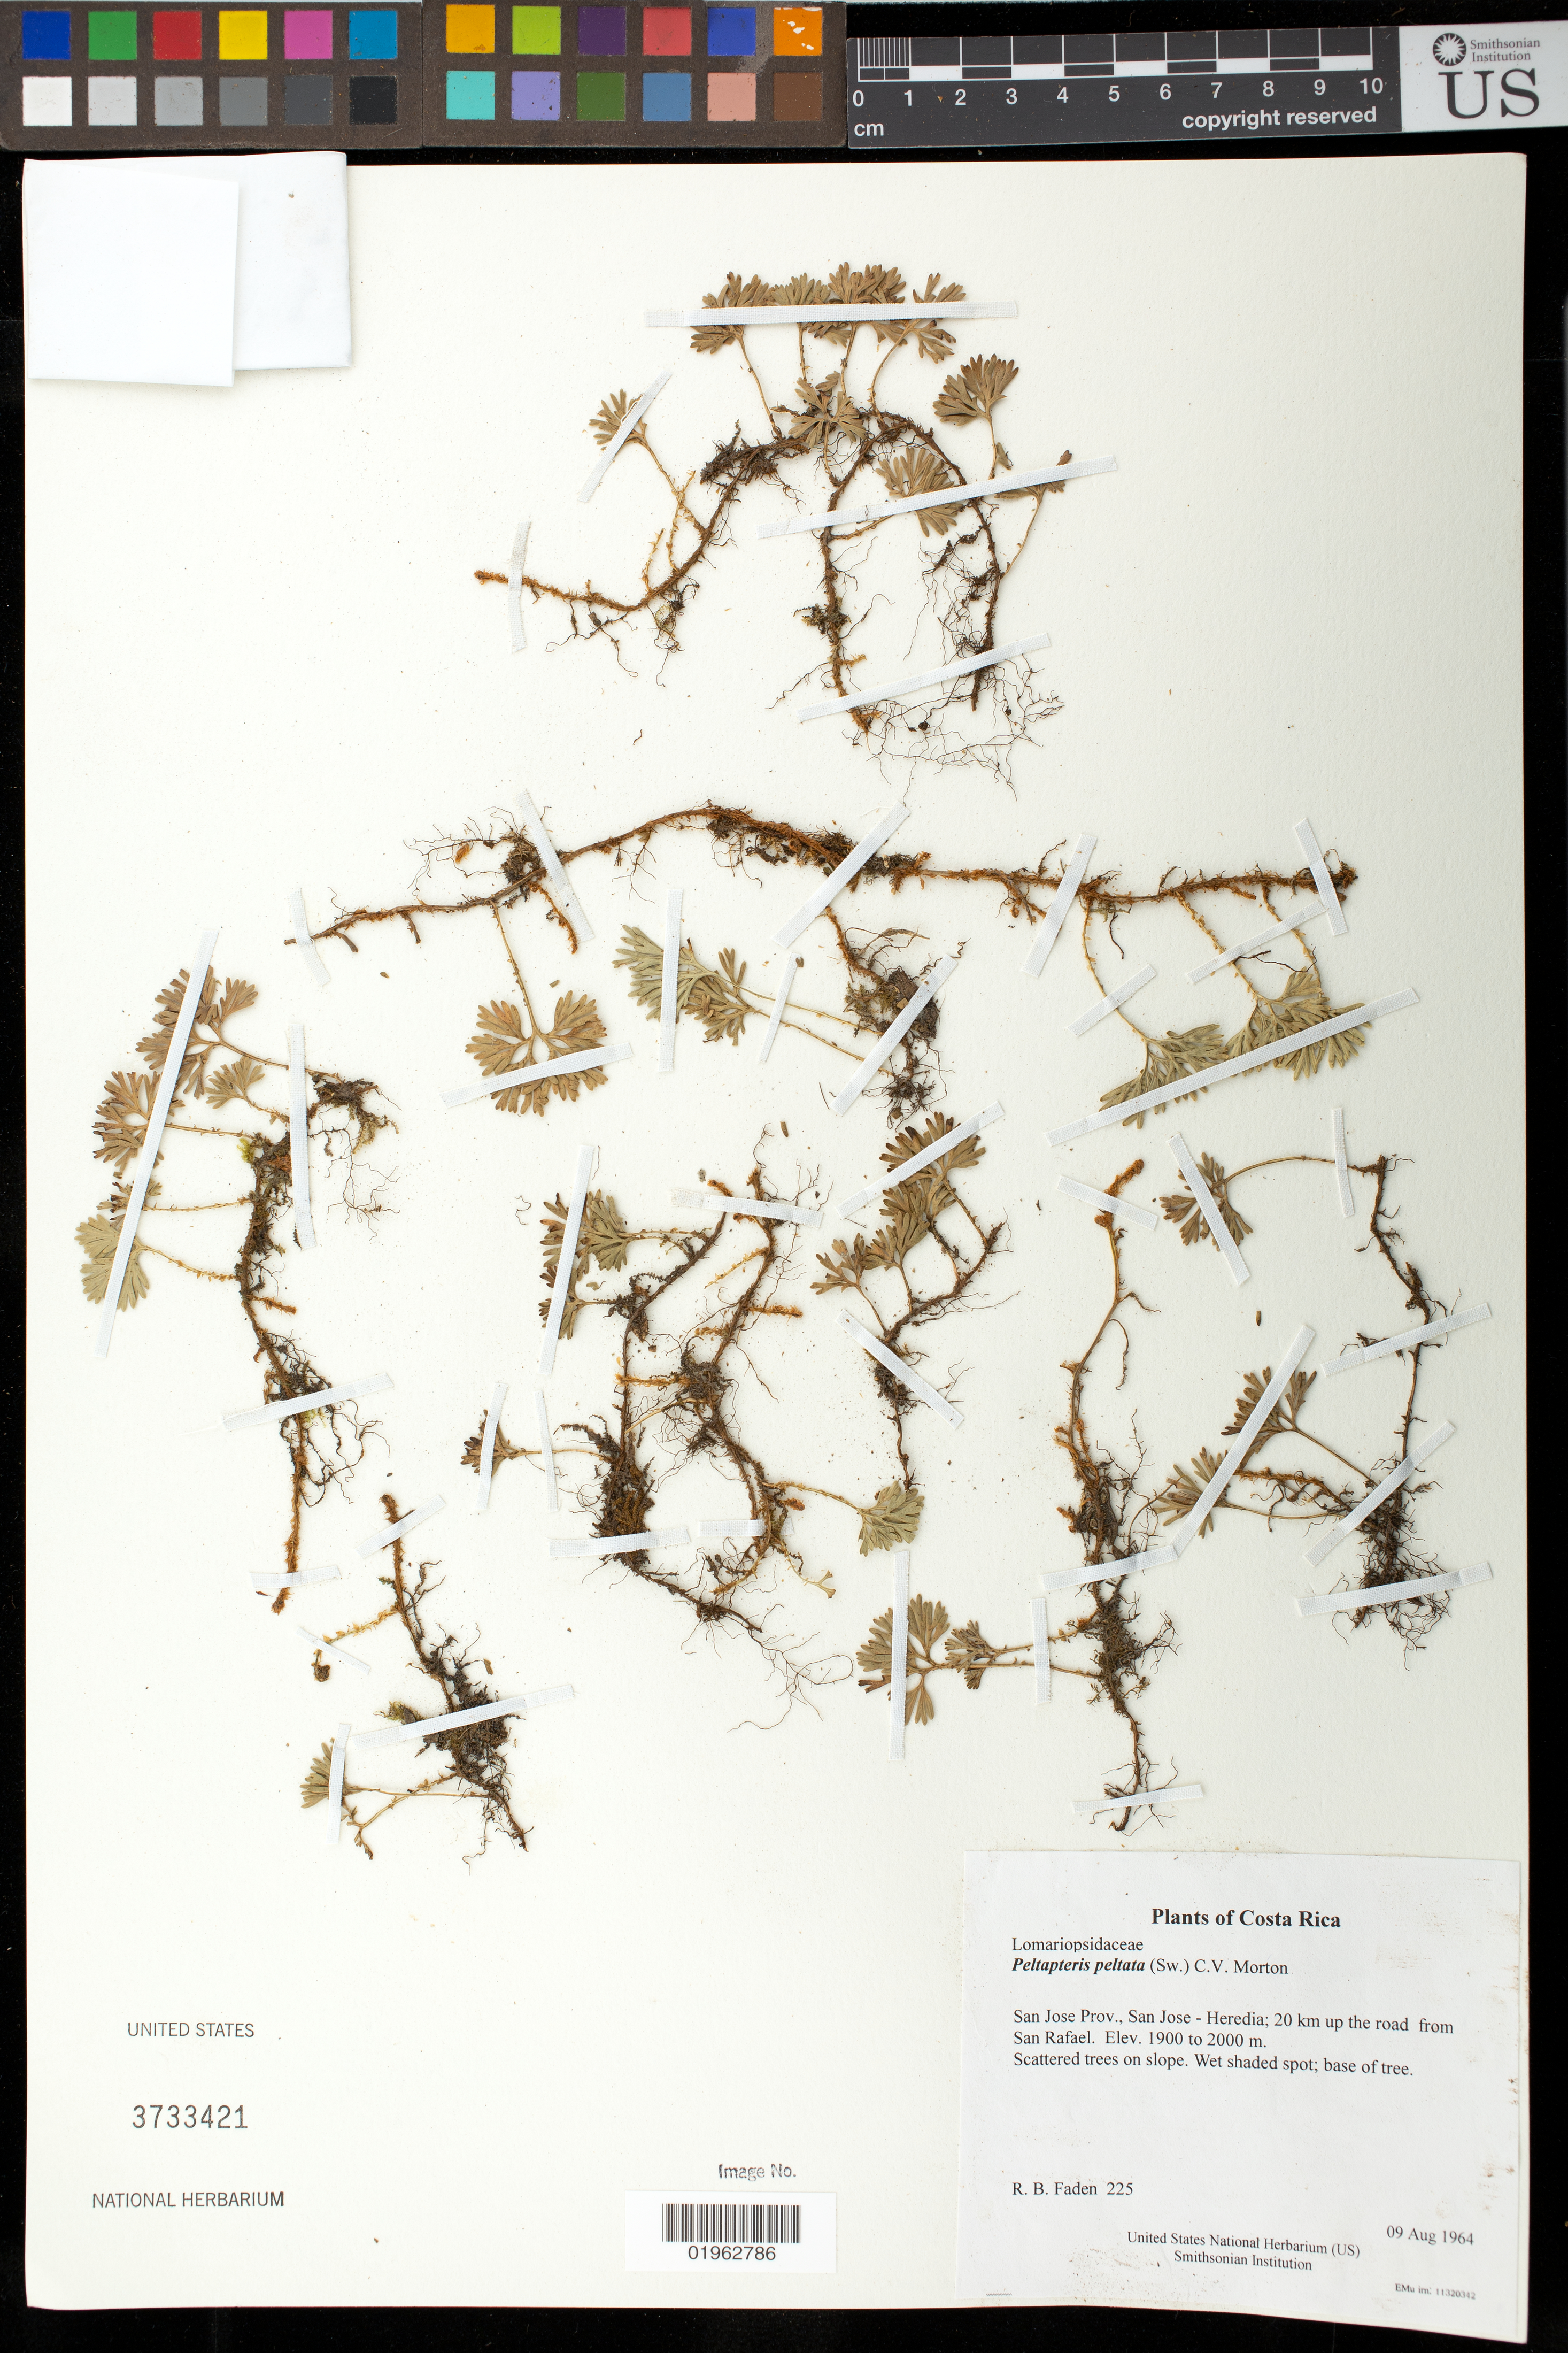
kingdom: Plantae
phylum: Tracheophyta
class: Polypodiopsida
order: Polypodiales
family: Dryopteridaceae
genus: Peltapteris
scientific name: Peltapteris peltata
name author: (Sw.) C.V. Morton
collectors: R. B. Faden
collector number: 225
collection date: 1964-08-09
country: Costa Rica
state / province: San Jose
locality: San Jose - Heredia; 20 km up the road from San Rafael.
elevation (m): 1900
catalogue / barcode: US 3733421